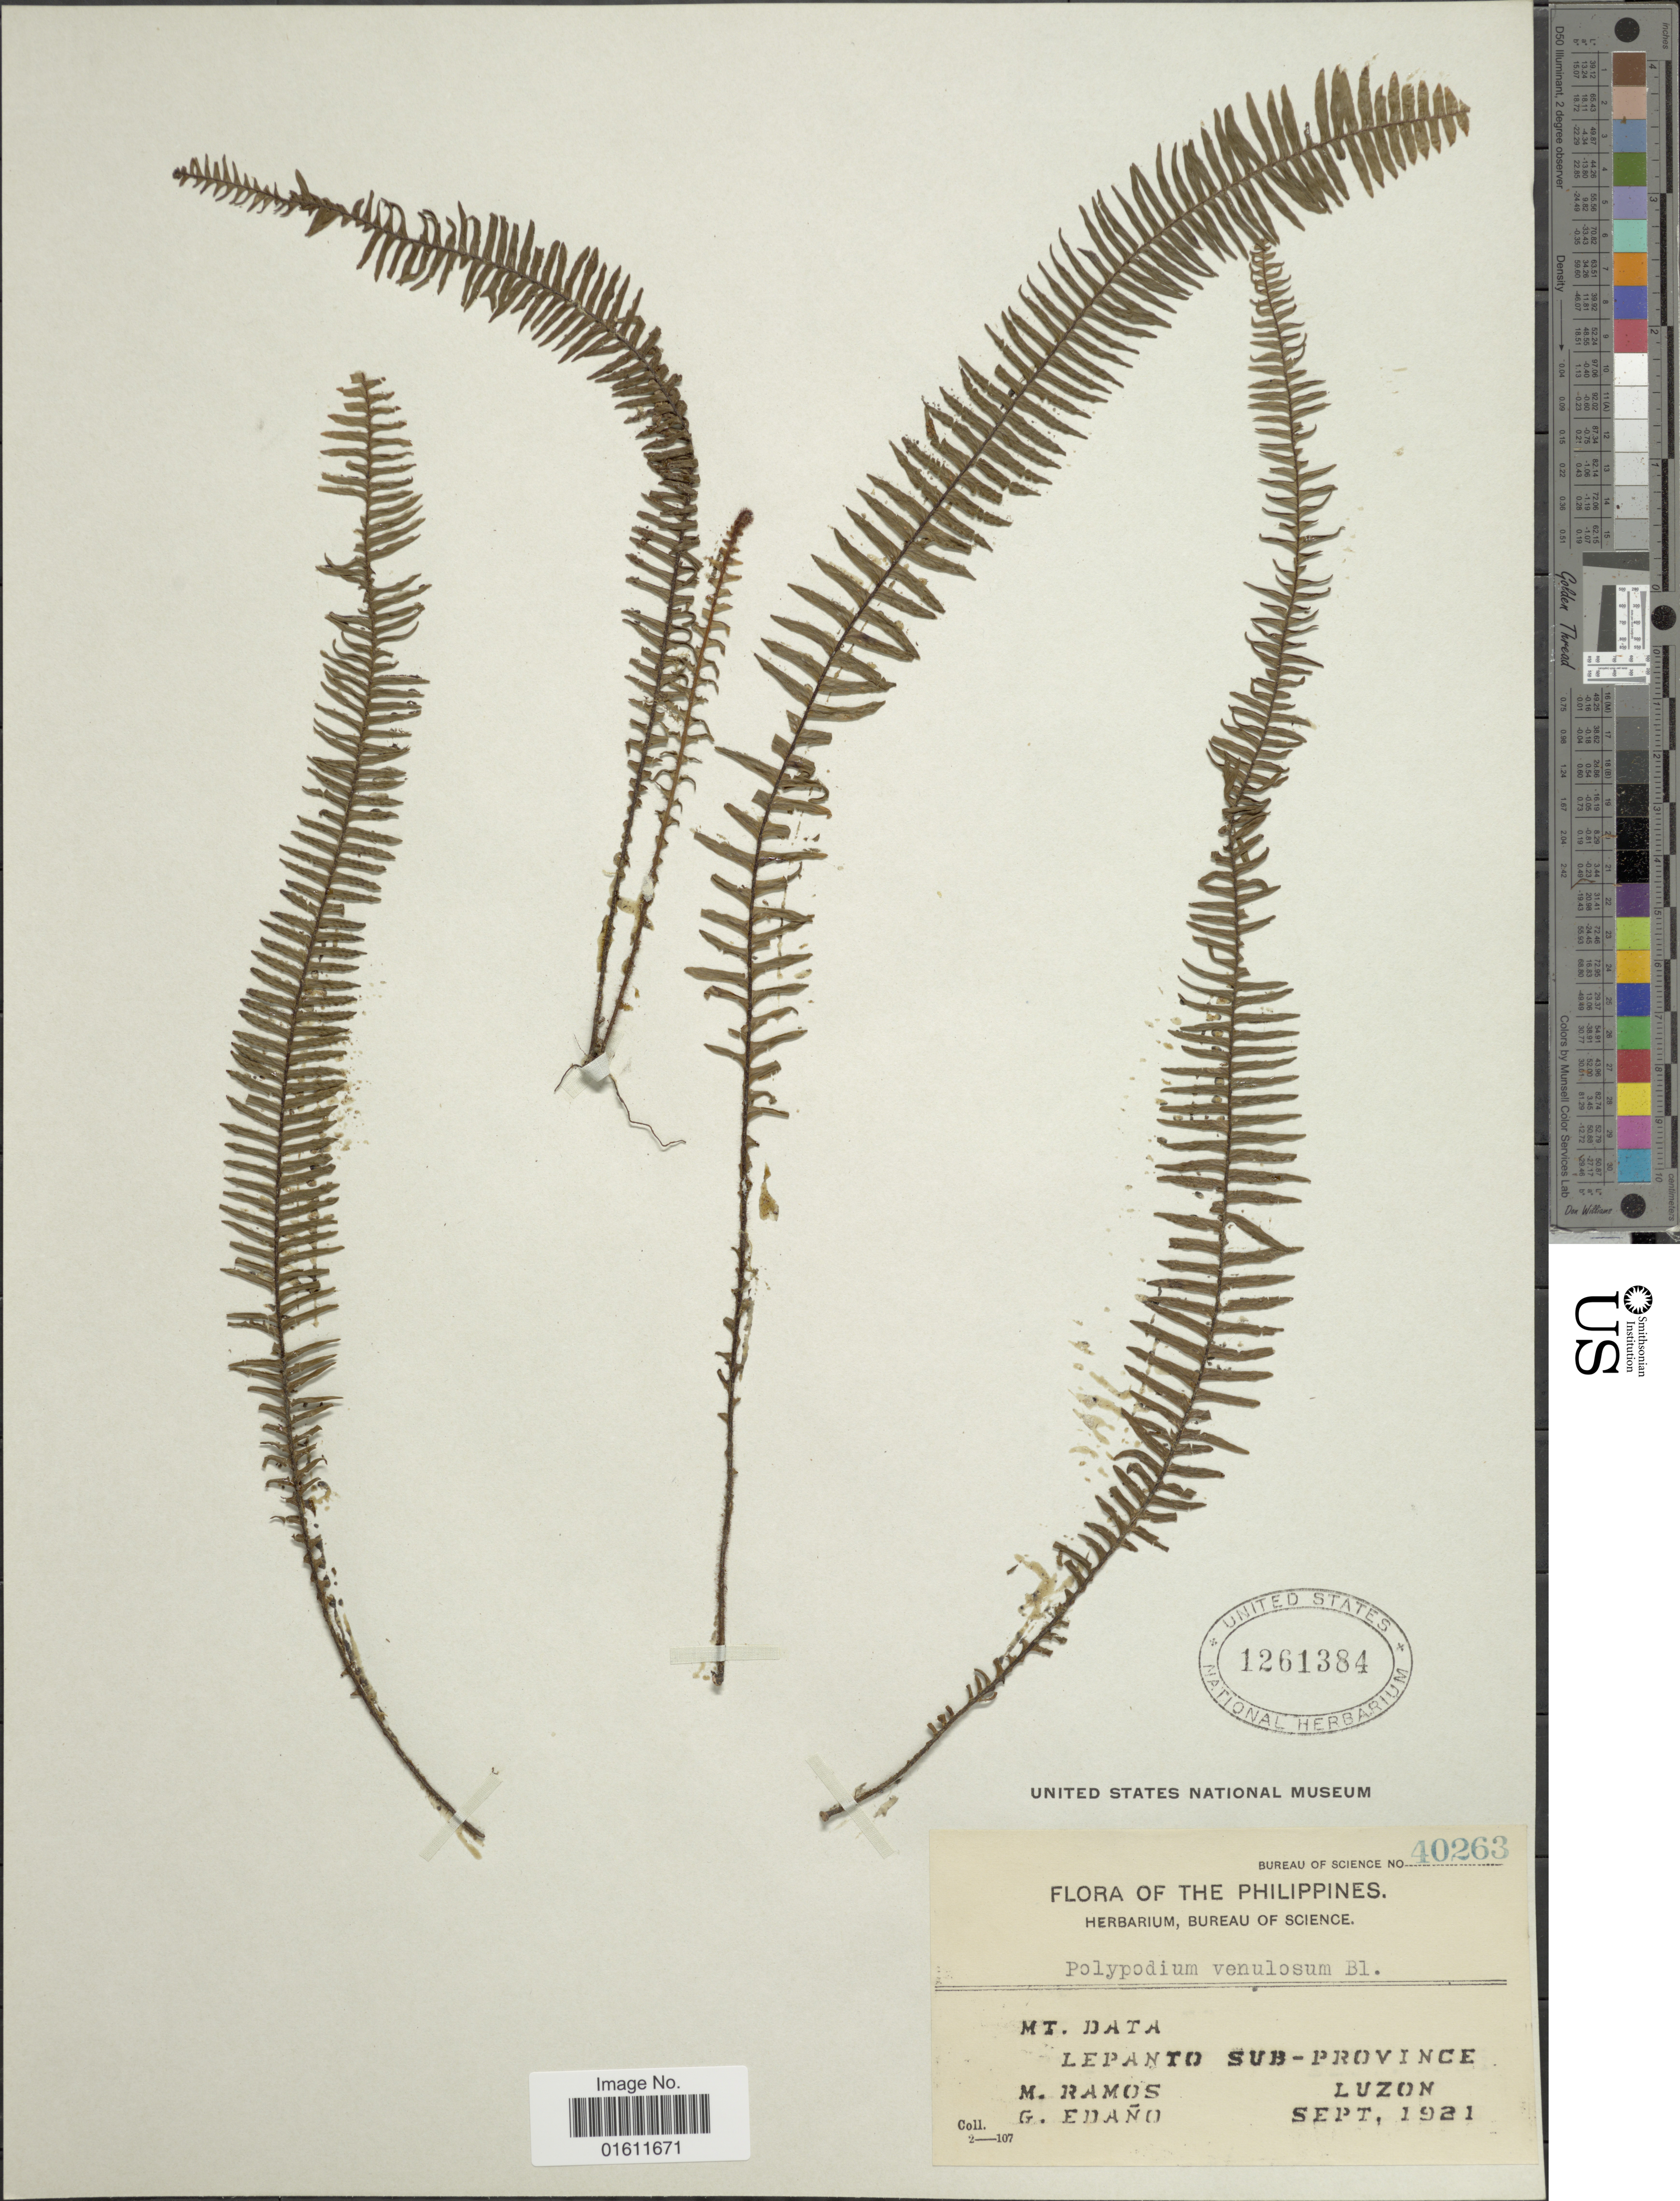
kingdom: Plantae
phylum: Tracheophyta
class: Polypodiopsida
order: Polypodiales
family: Polypodiaceae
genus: Prosaptia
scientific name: Prosaptia venulosa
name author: (Blume) M.G. Price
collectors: M. Ramos & G. Edaño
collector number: Bureau of Science 40263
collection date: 1921-09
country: Philippines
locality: Mt. Data, Lepanto Sub-province, Luzon.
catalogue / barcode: US 1261384